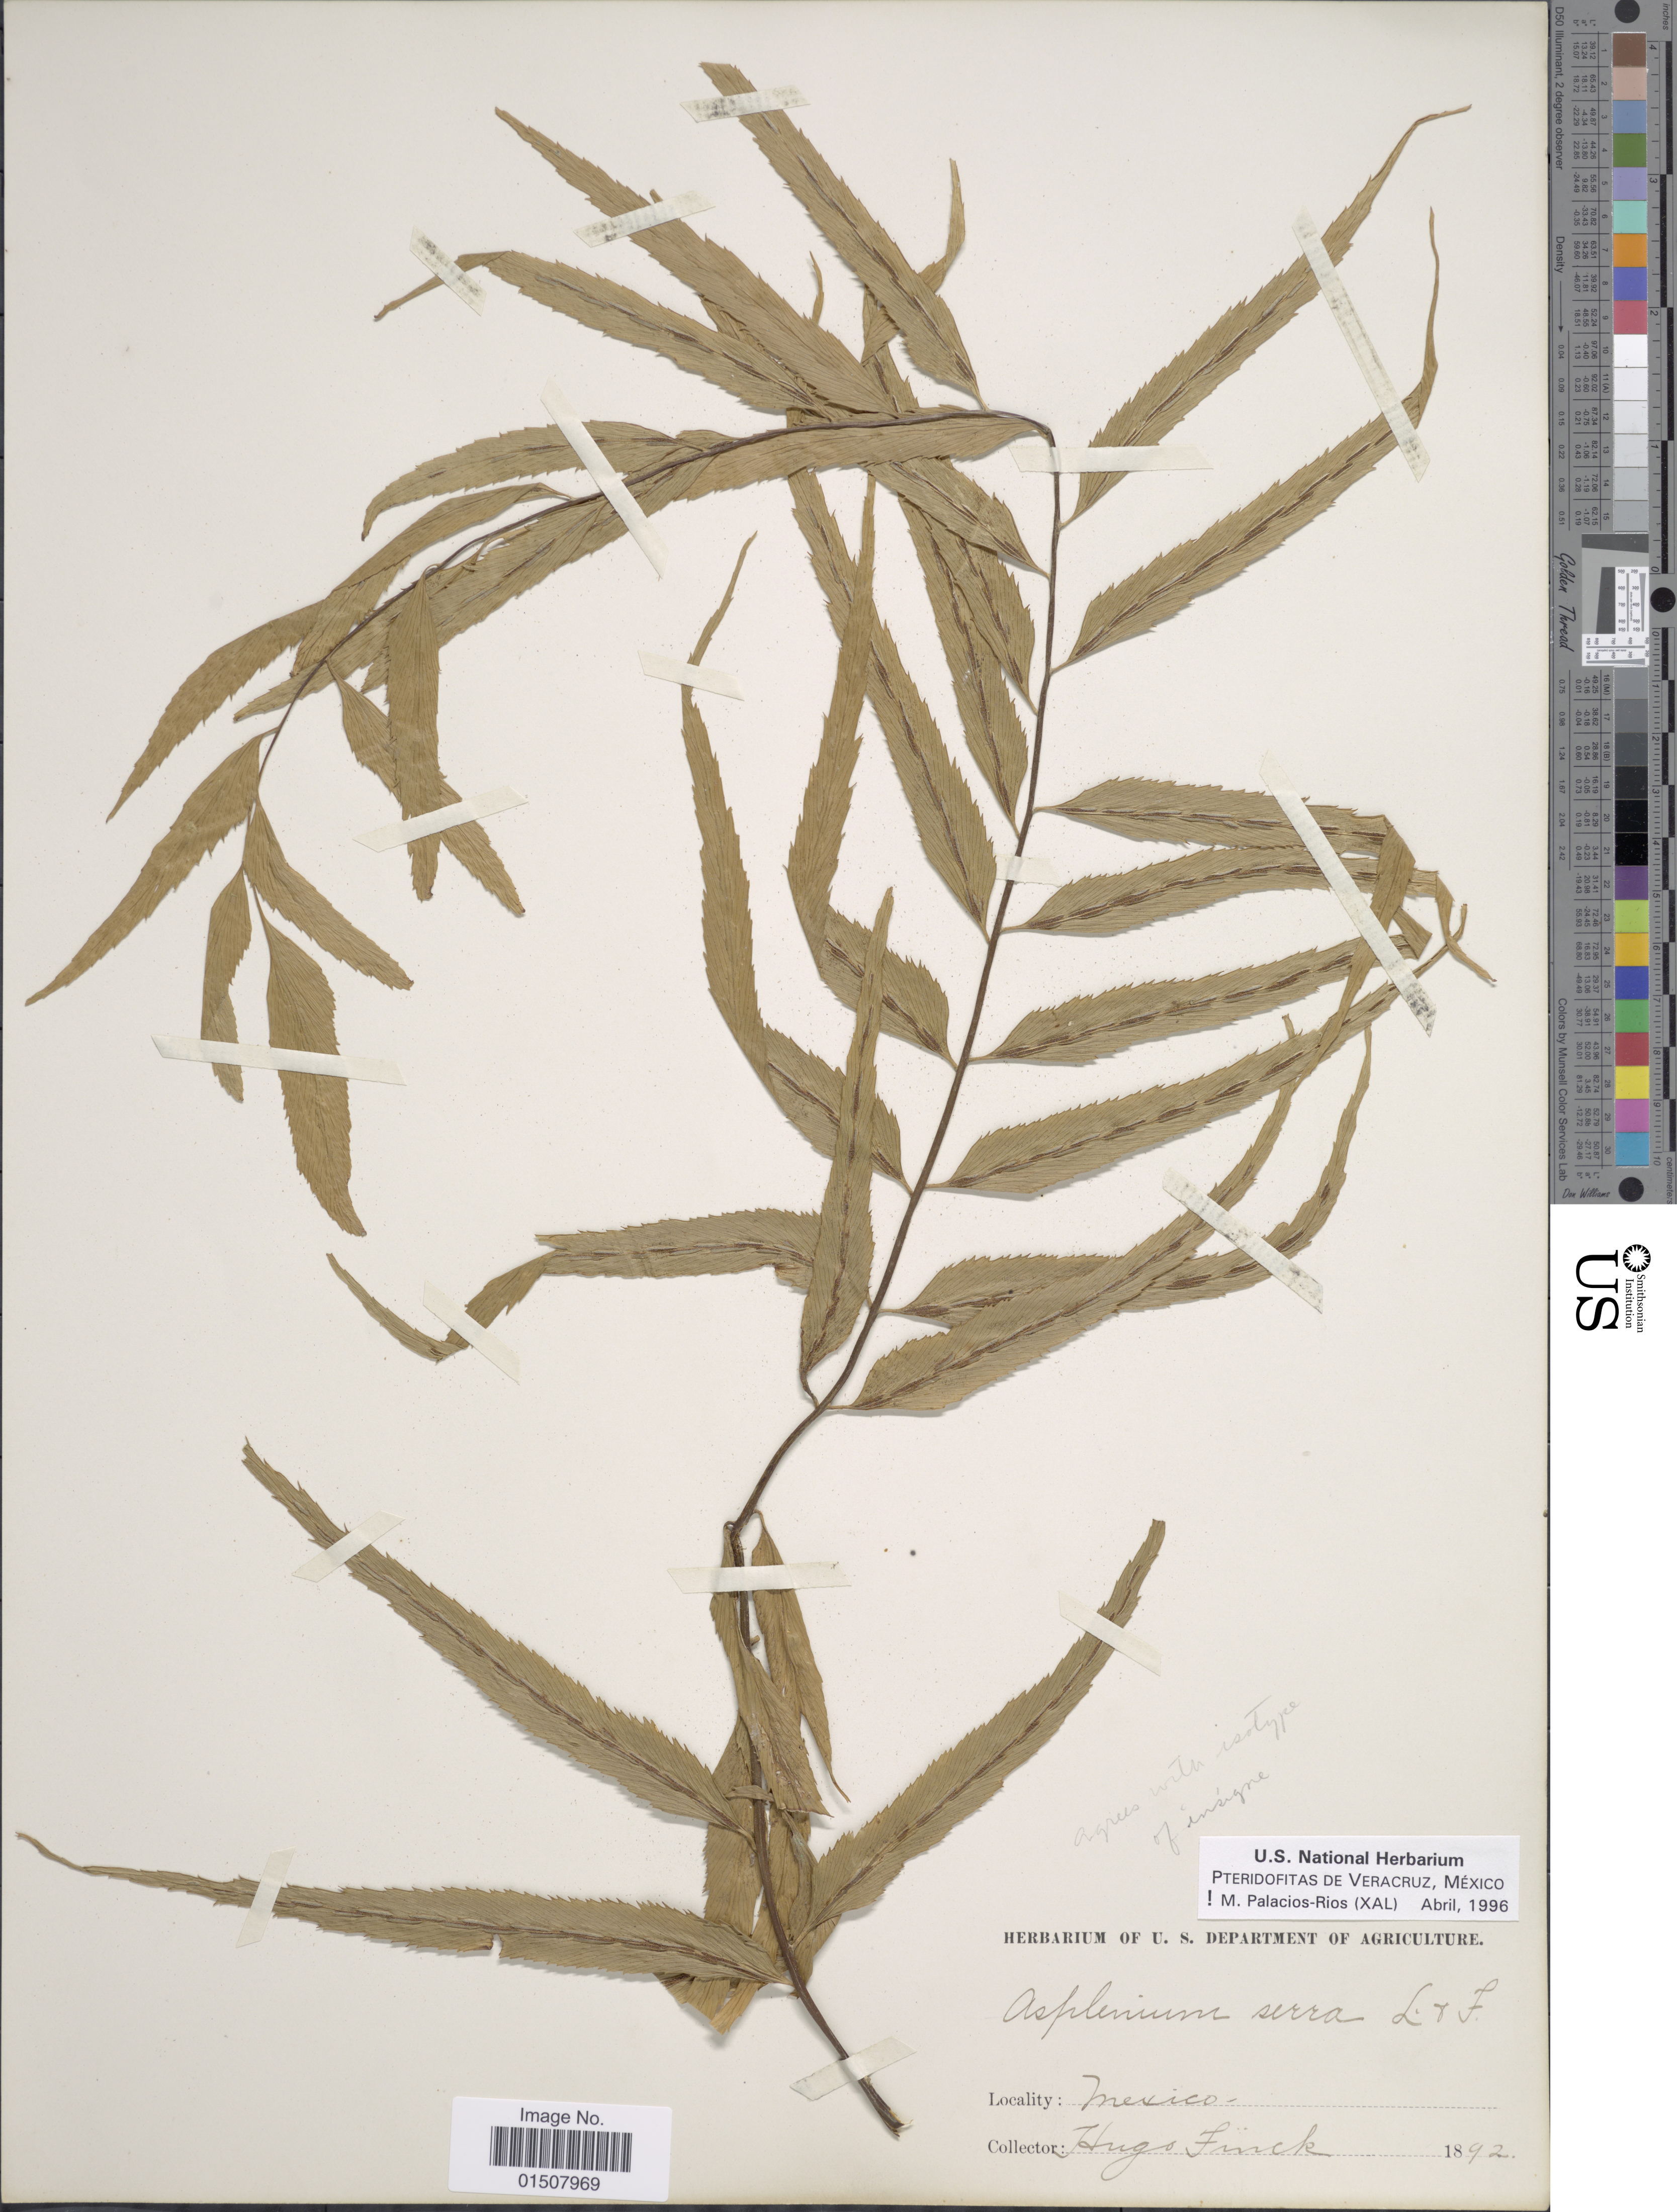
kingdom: Plantae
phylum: Tracheophyta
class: Polypodiopsida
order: Polypodiales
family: Aspleniaceae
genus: Asplenium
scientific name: Asplenium serra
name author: Langsd. & Fisch.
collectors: H. Finck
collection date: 1892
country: Mexico